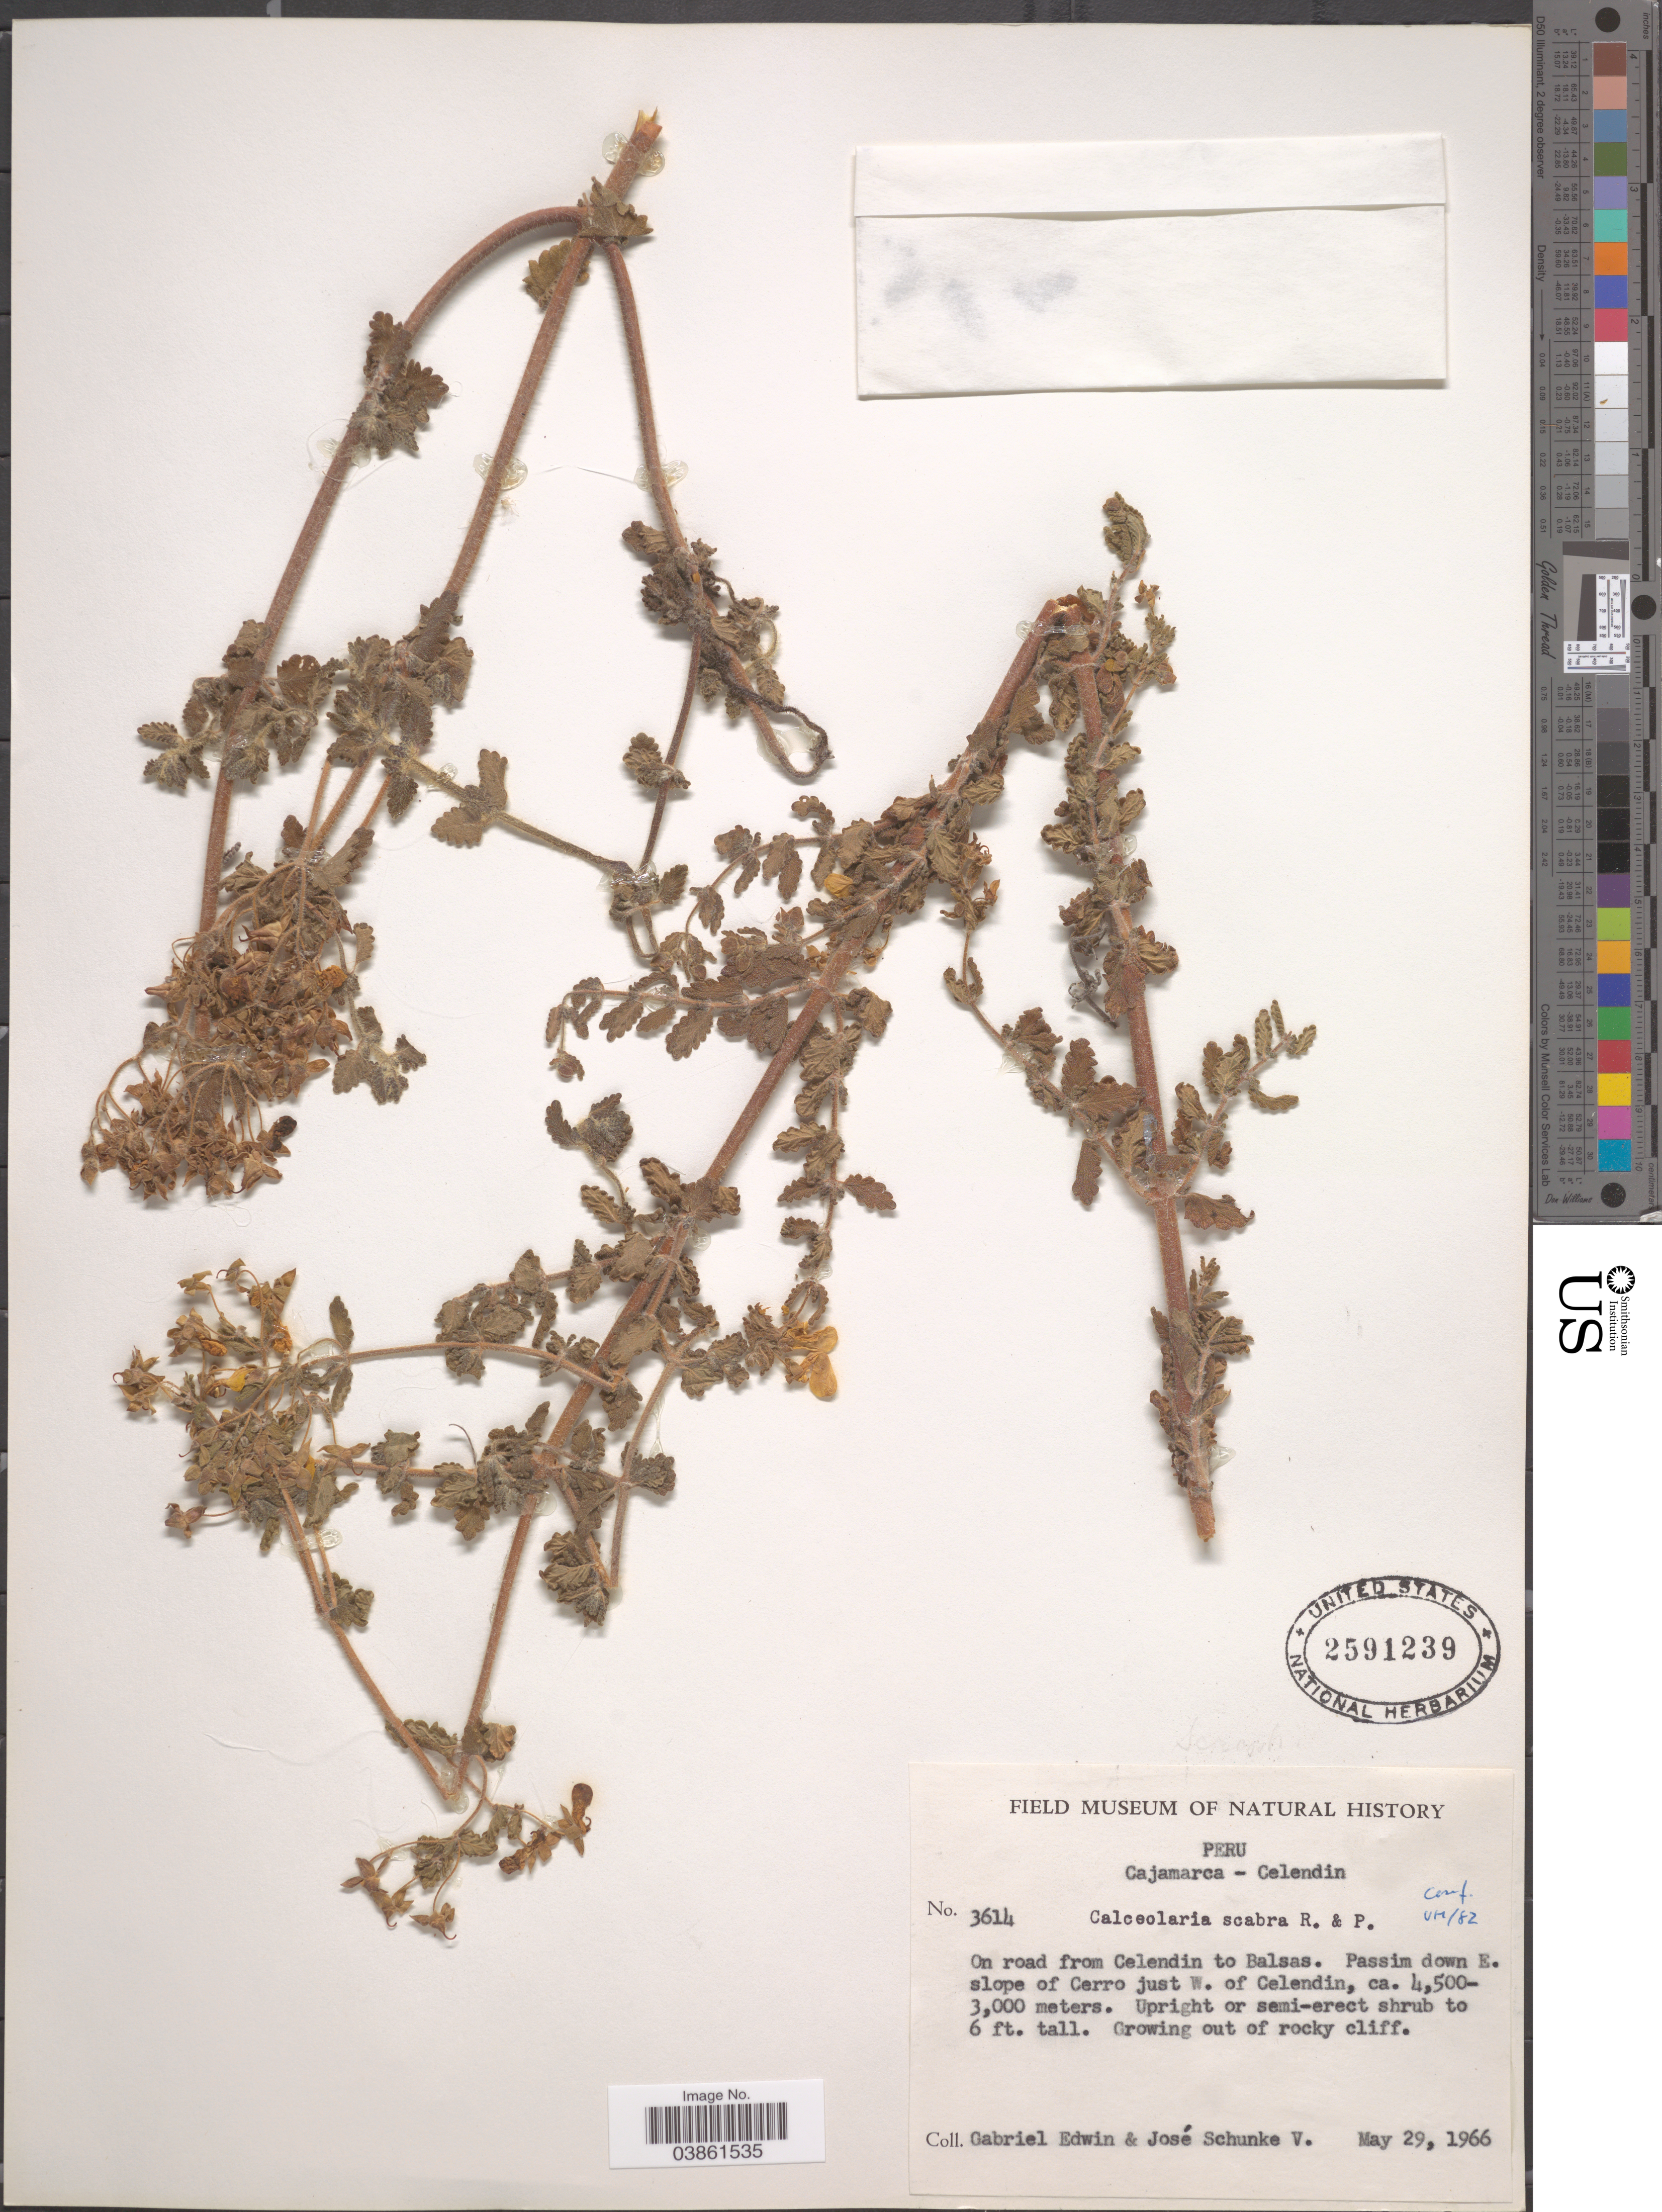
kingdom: Plantae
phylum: Tracheophyta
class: Magnoliopsida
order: Lamiales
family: Calceolariaceae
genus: Calceolaria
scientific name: Calceolaria scabra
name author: Ruiz & Pav.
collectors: G. Edwin & J. Schunke Vigo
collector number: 3614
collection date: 1966-05-29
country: Peru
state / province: Cajamarca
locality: Cajamarca - Celendin. On road from Celendin to Balsas. Passim down E. slope of Cerro just W. of Celendin.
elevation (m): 3000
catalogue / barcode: US 2591239